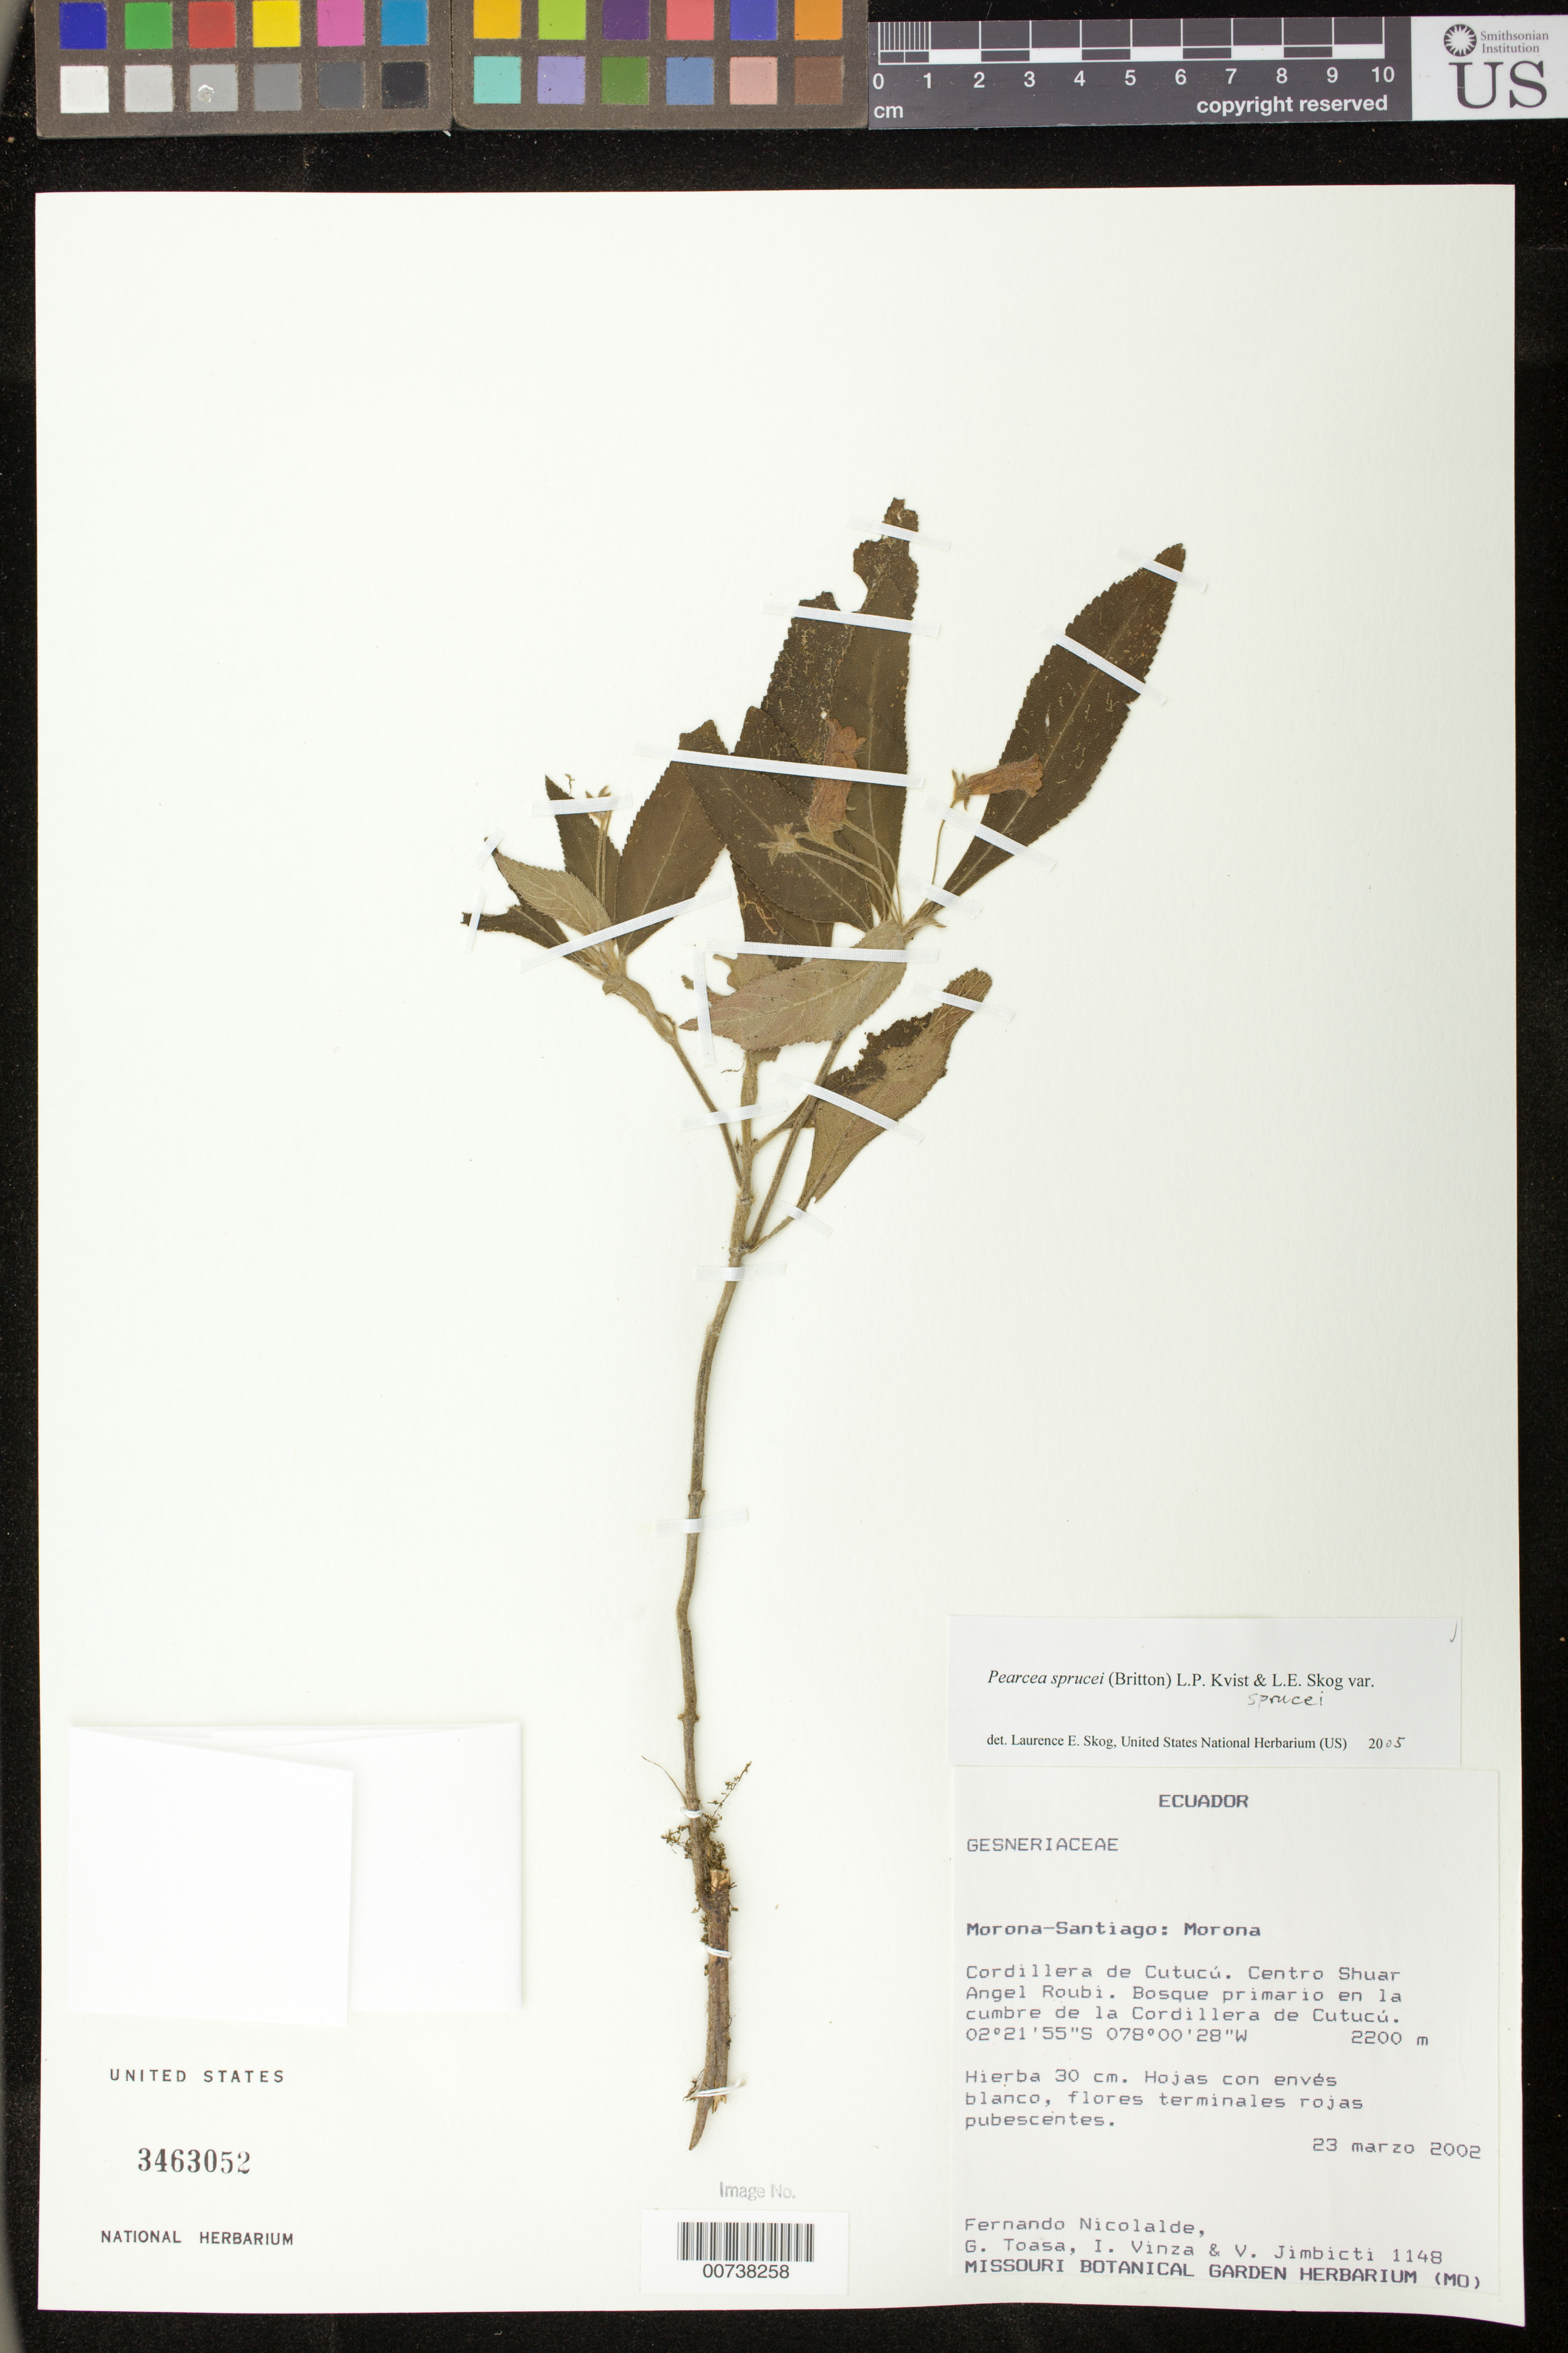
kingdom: Plantae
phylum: Tracheophyta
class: Magnoliopsida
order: Lamiales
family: Gesneriaceae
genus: Pearcea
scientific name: Pearcea sprucei var. sprucei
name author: (Britton ex Rusby) L.P. Kvist & L.E. Skog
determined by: Skog, Laurence E.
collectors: F. Nicolalde, G. Toasa, I. Vinza & V. Jimbicti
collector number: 1148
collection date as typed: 23 Mar 2002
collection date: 2002-03-23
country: Ecuador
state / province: Morona-Santiago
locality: Morona-Santiago: Morona. Cordillera de Cutucú. Centro Shuar Angel Roubi. Bosque primario en la cumbre de la Cordillera de Cutucú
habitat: Bosque primario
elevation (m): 2200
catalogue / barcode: US 3463052